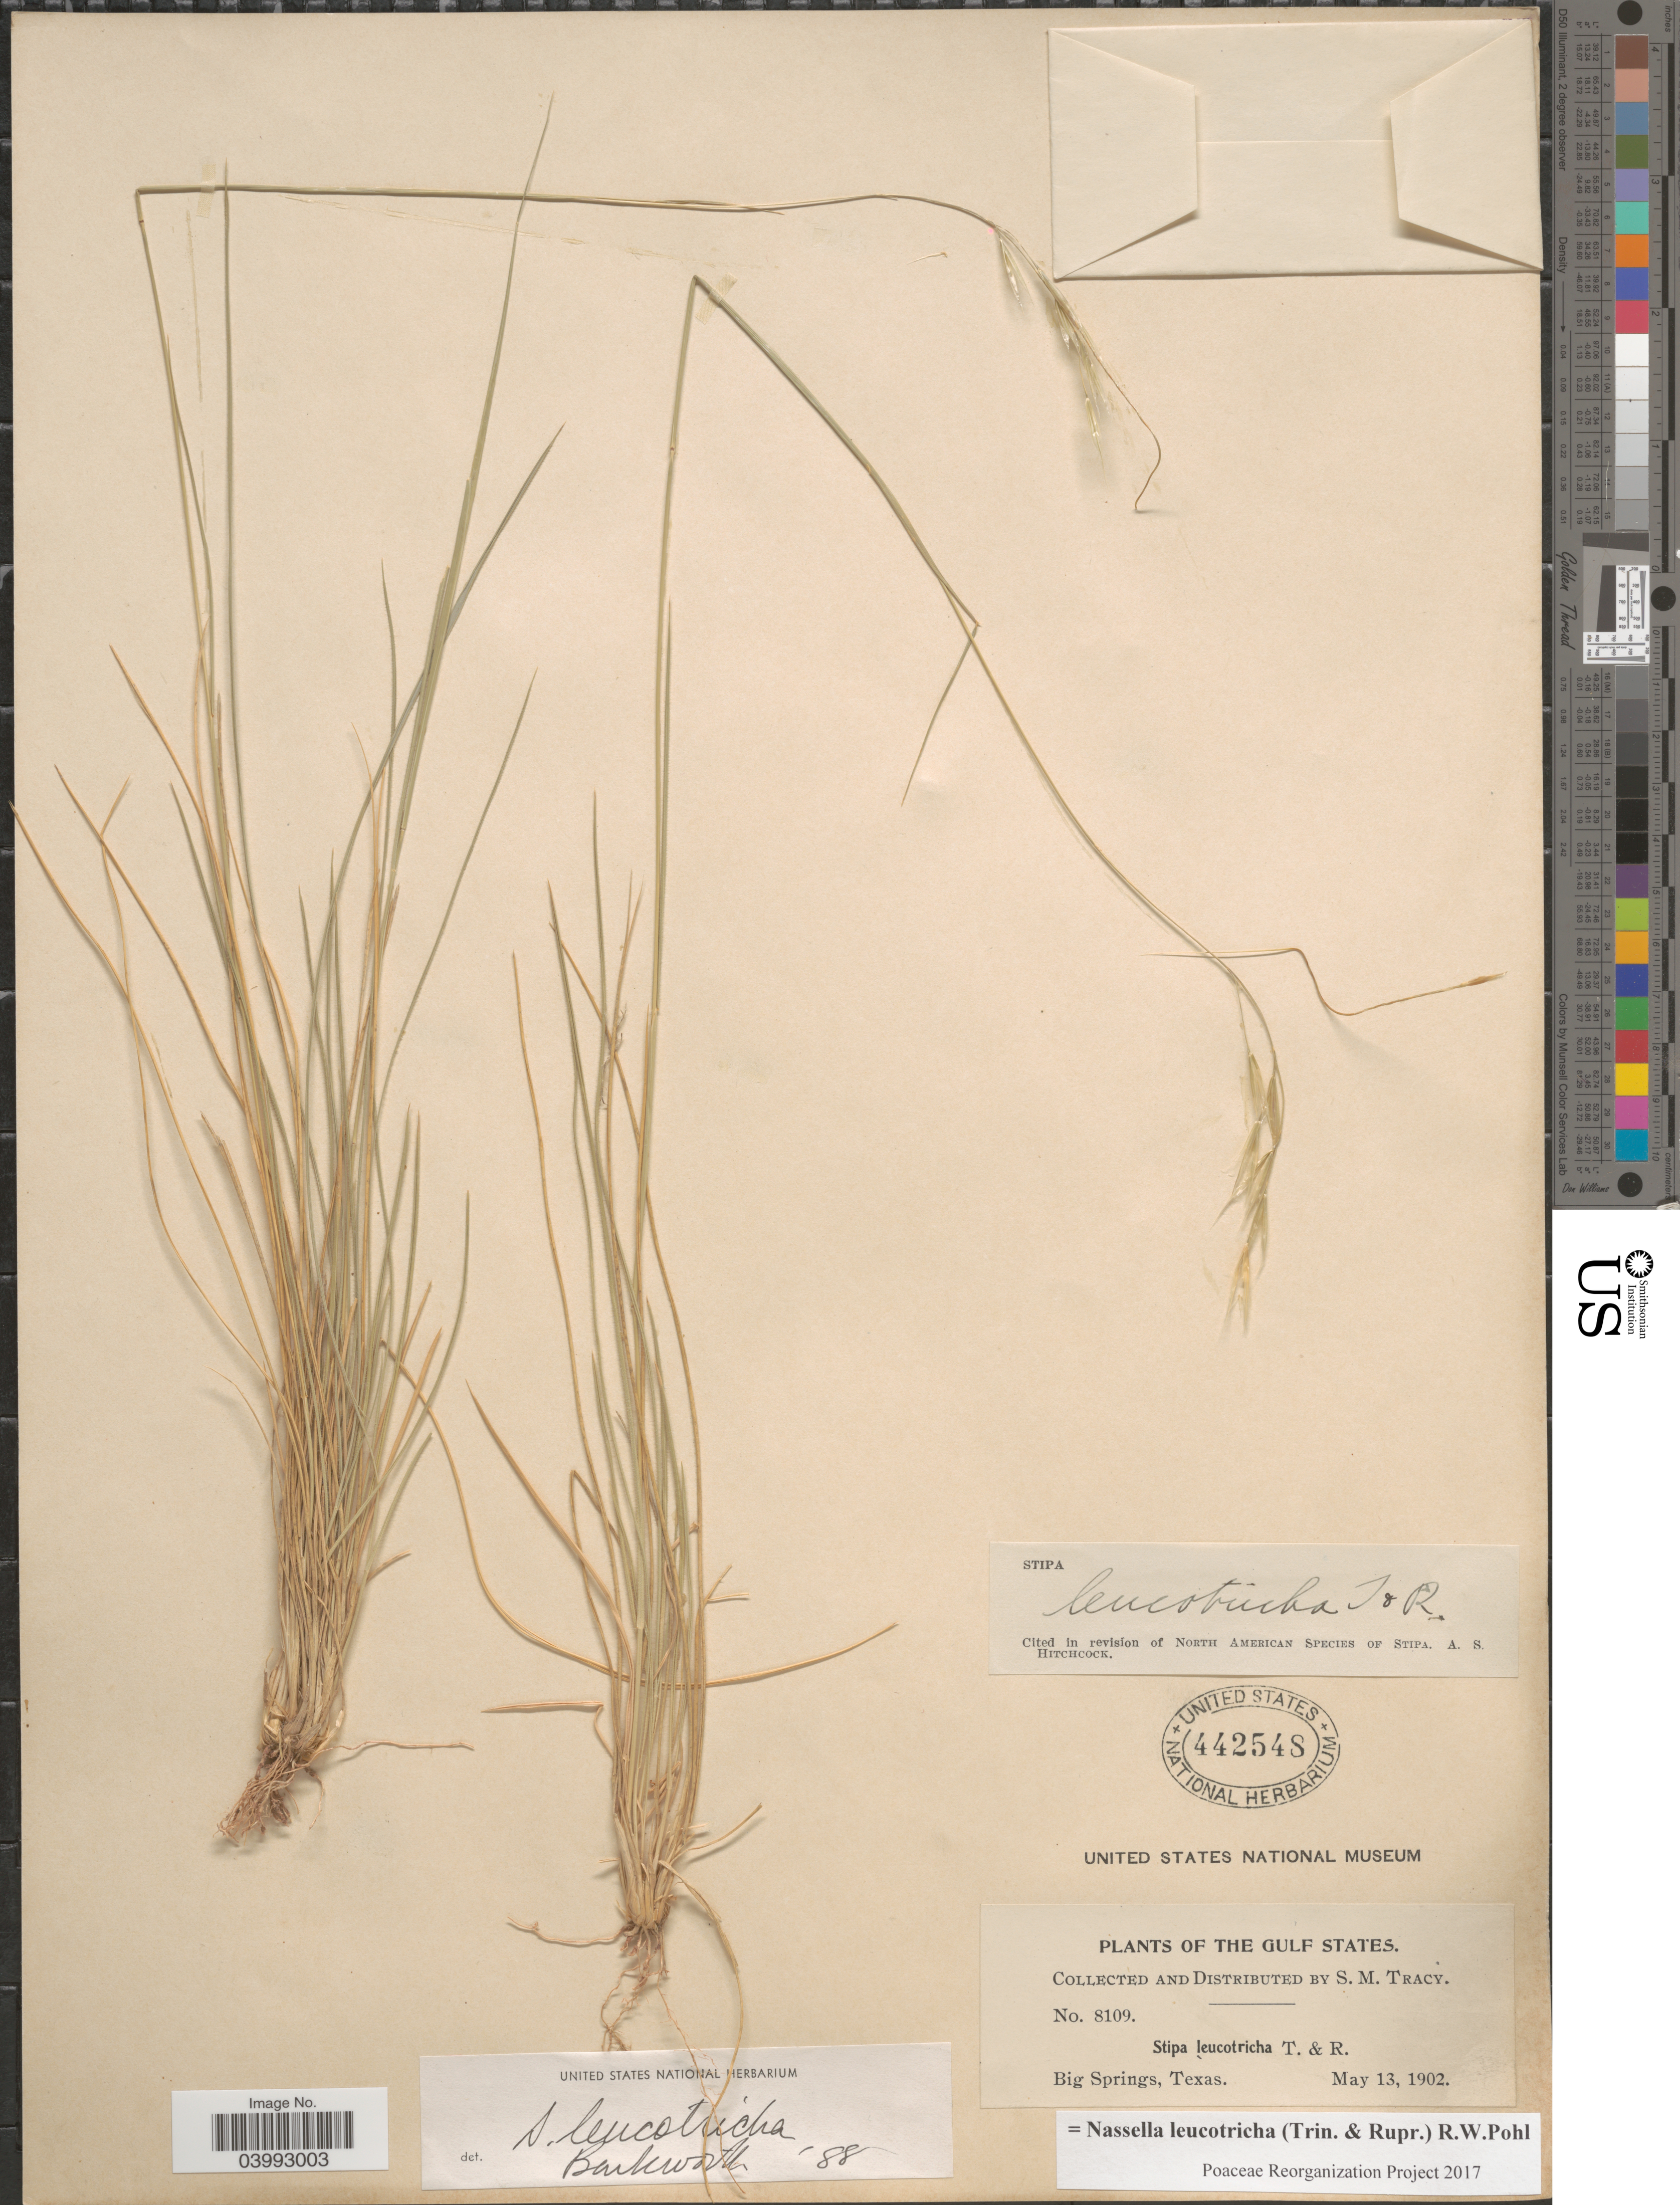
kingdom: Plantae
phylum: Tracheophyta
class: Liliopsida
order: Poales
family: Poaceae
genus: Nassella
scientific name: Nassella leucotricha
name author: (Trin. & Rupr.) R.W. Pohl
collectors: S. M. Tracy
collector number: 8109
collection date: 1902-05-13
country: United States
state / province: Texas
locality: The Gulf States. Big Springs.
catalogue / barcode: US 442548